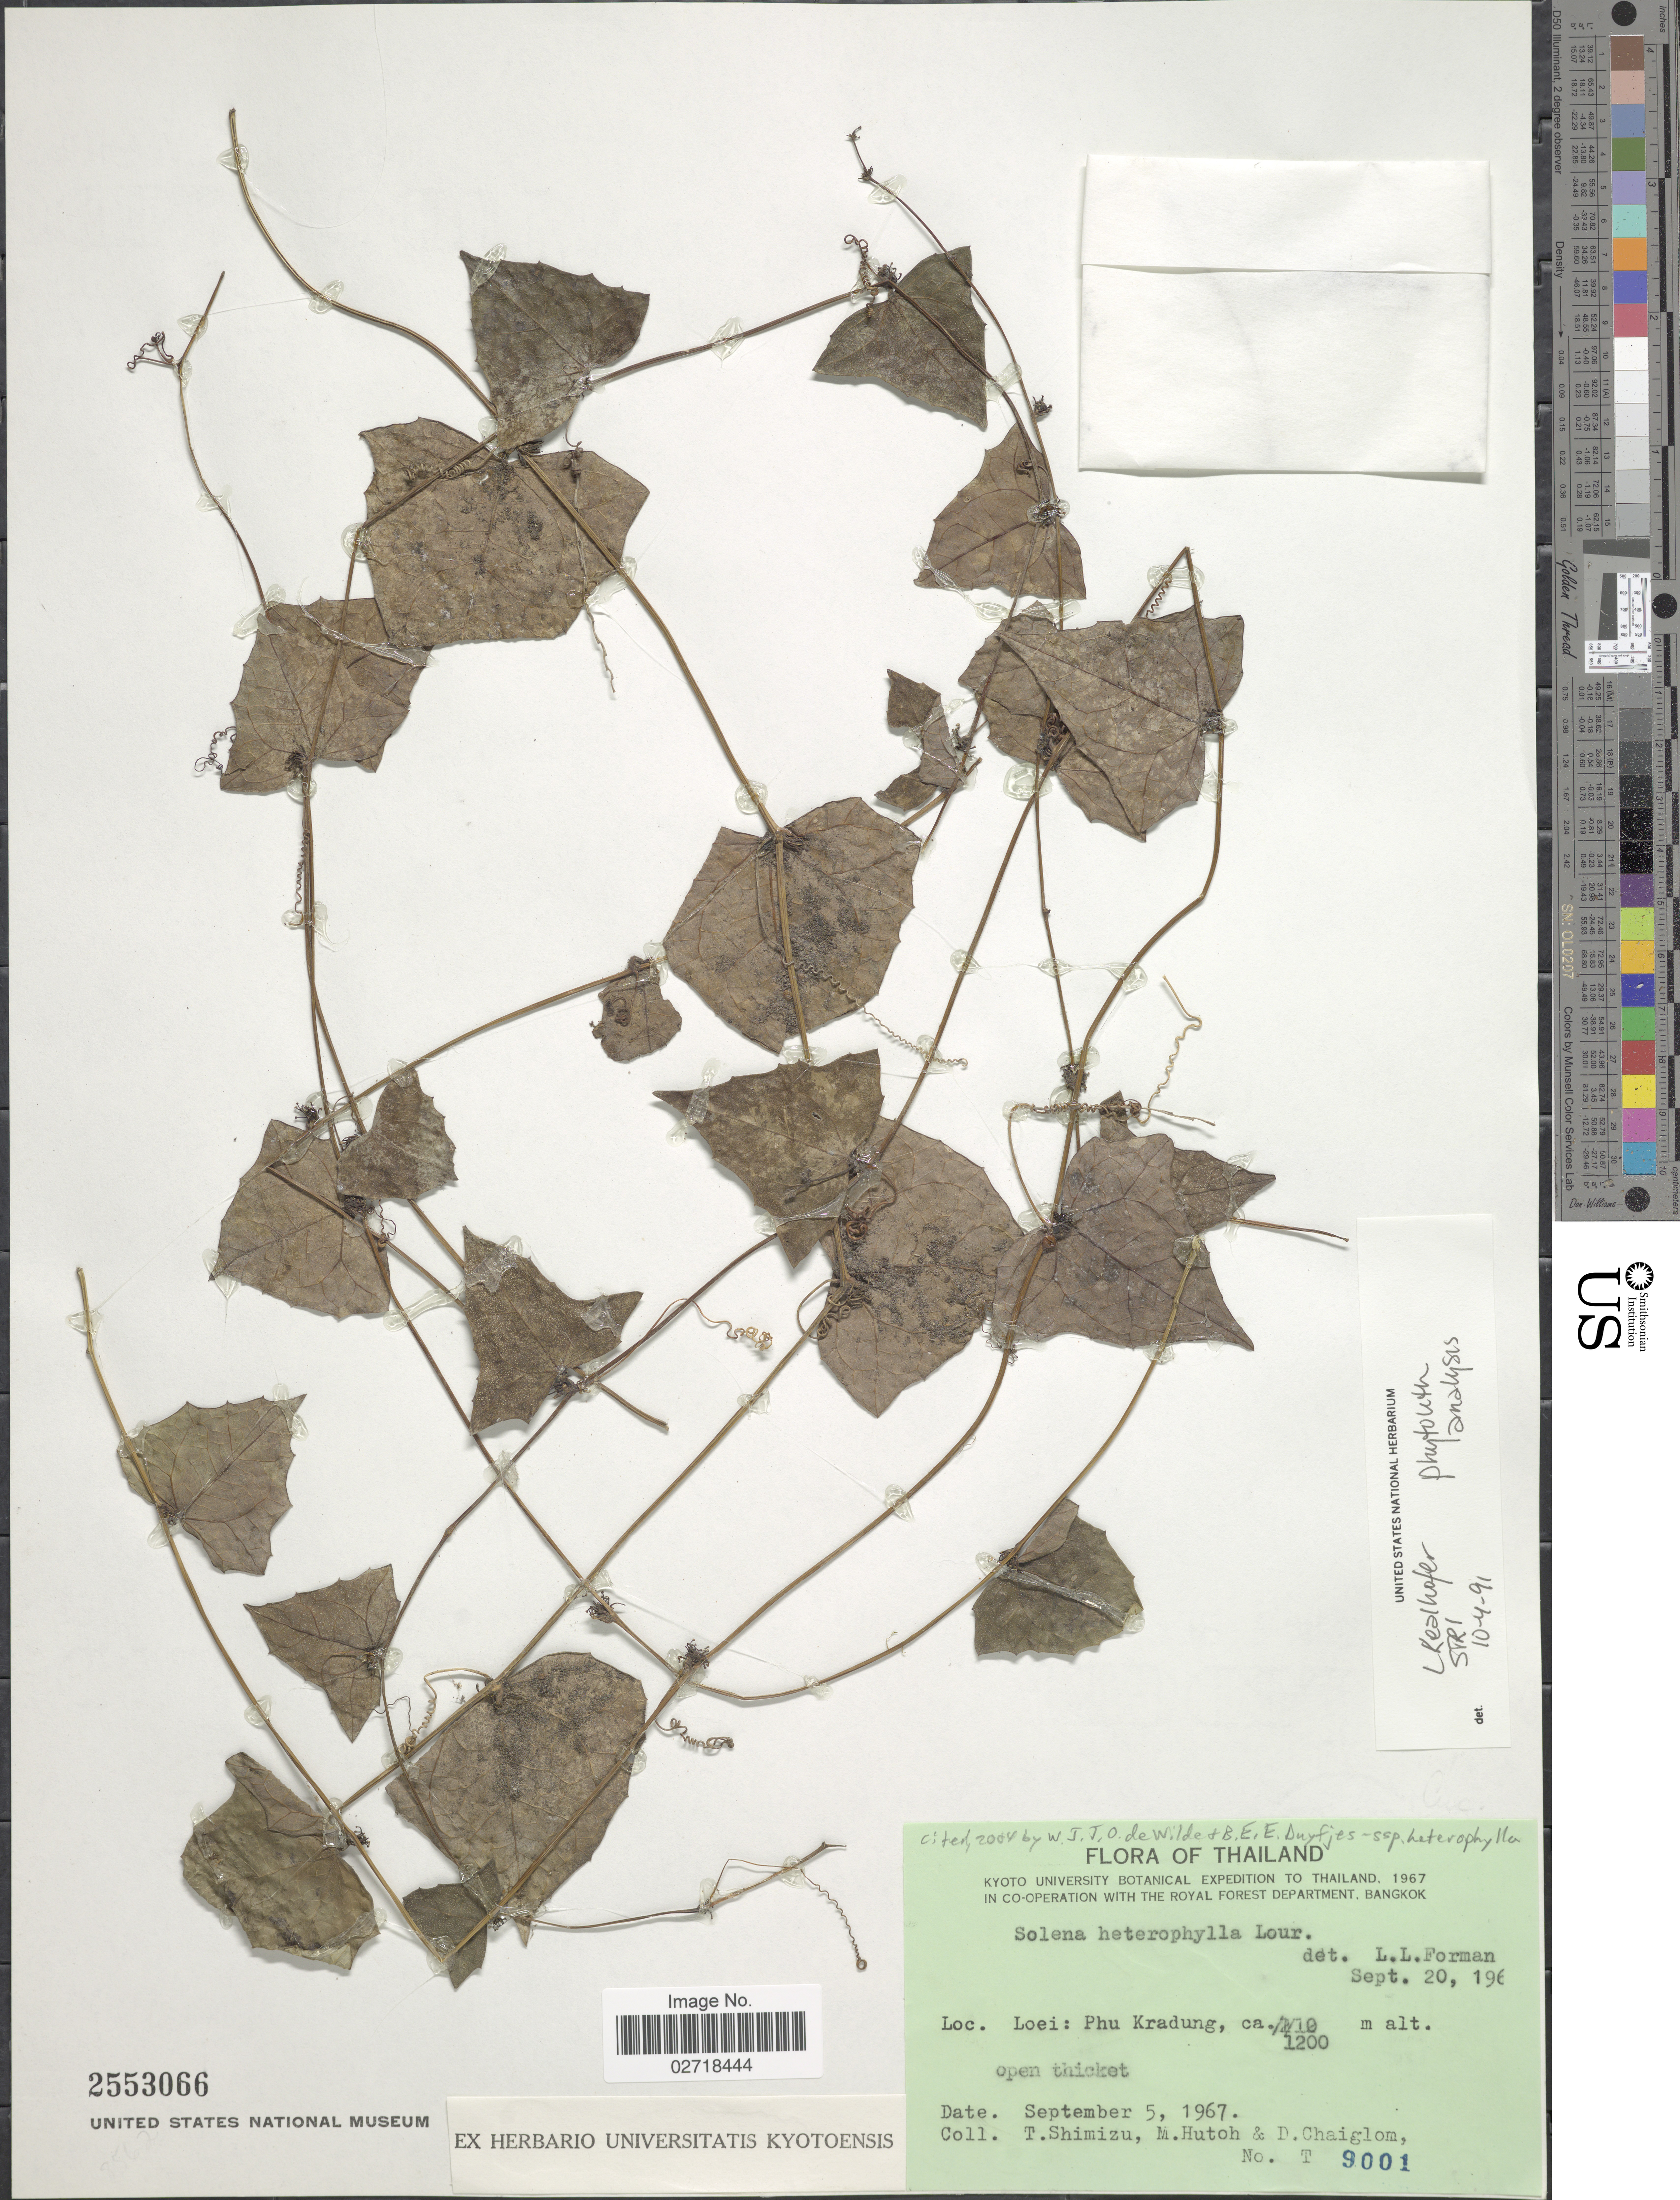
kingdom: Plantae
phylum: Tracheophyta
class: Magnoliopsida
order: Cucurbitales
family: Cucurbitaceae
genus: Solena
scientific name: Solena heterophylla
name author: Lour.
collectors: T. Shimizu, M. Hutoh & D. Chaiglom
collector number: T 9001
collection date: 1967-09-05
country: Thailand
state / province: Loei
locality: Phu Kradung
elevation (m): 1200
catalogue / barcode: US 2553066